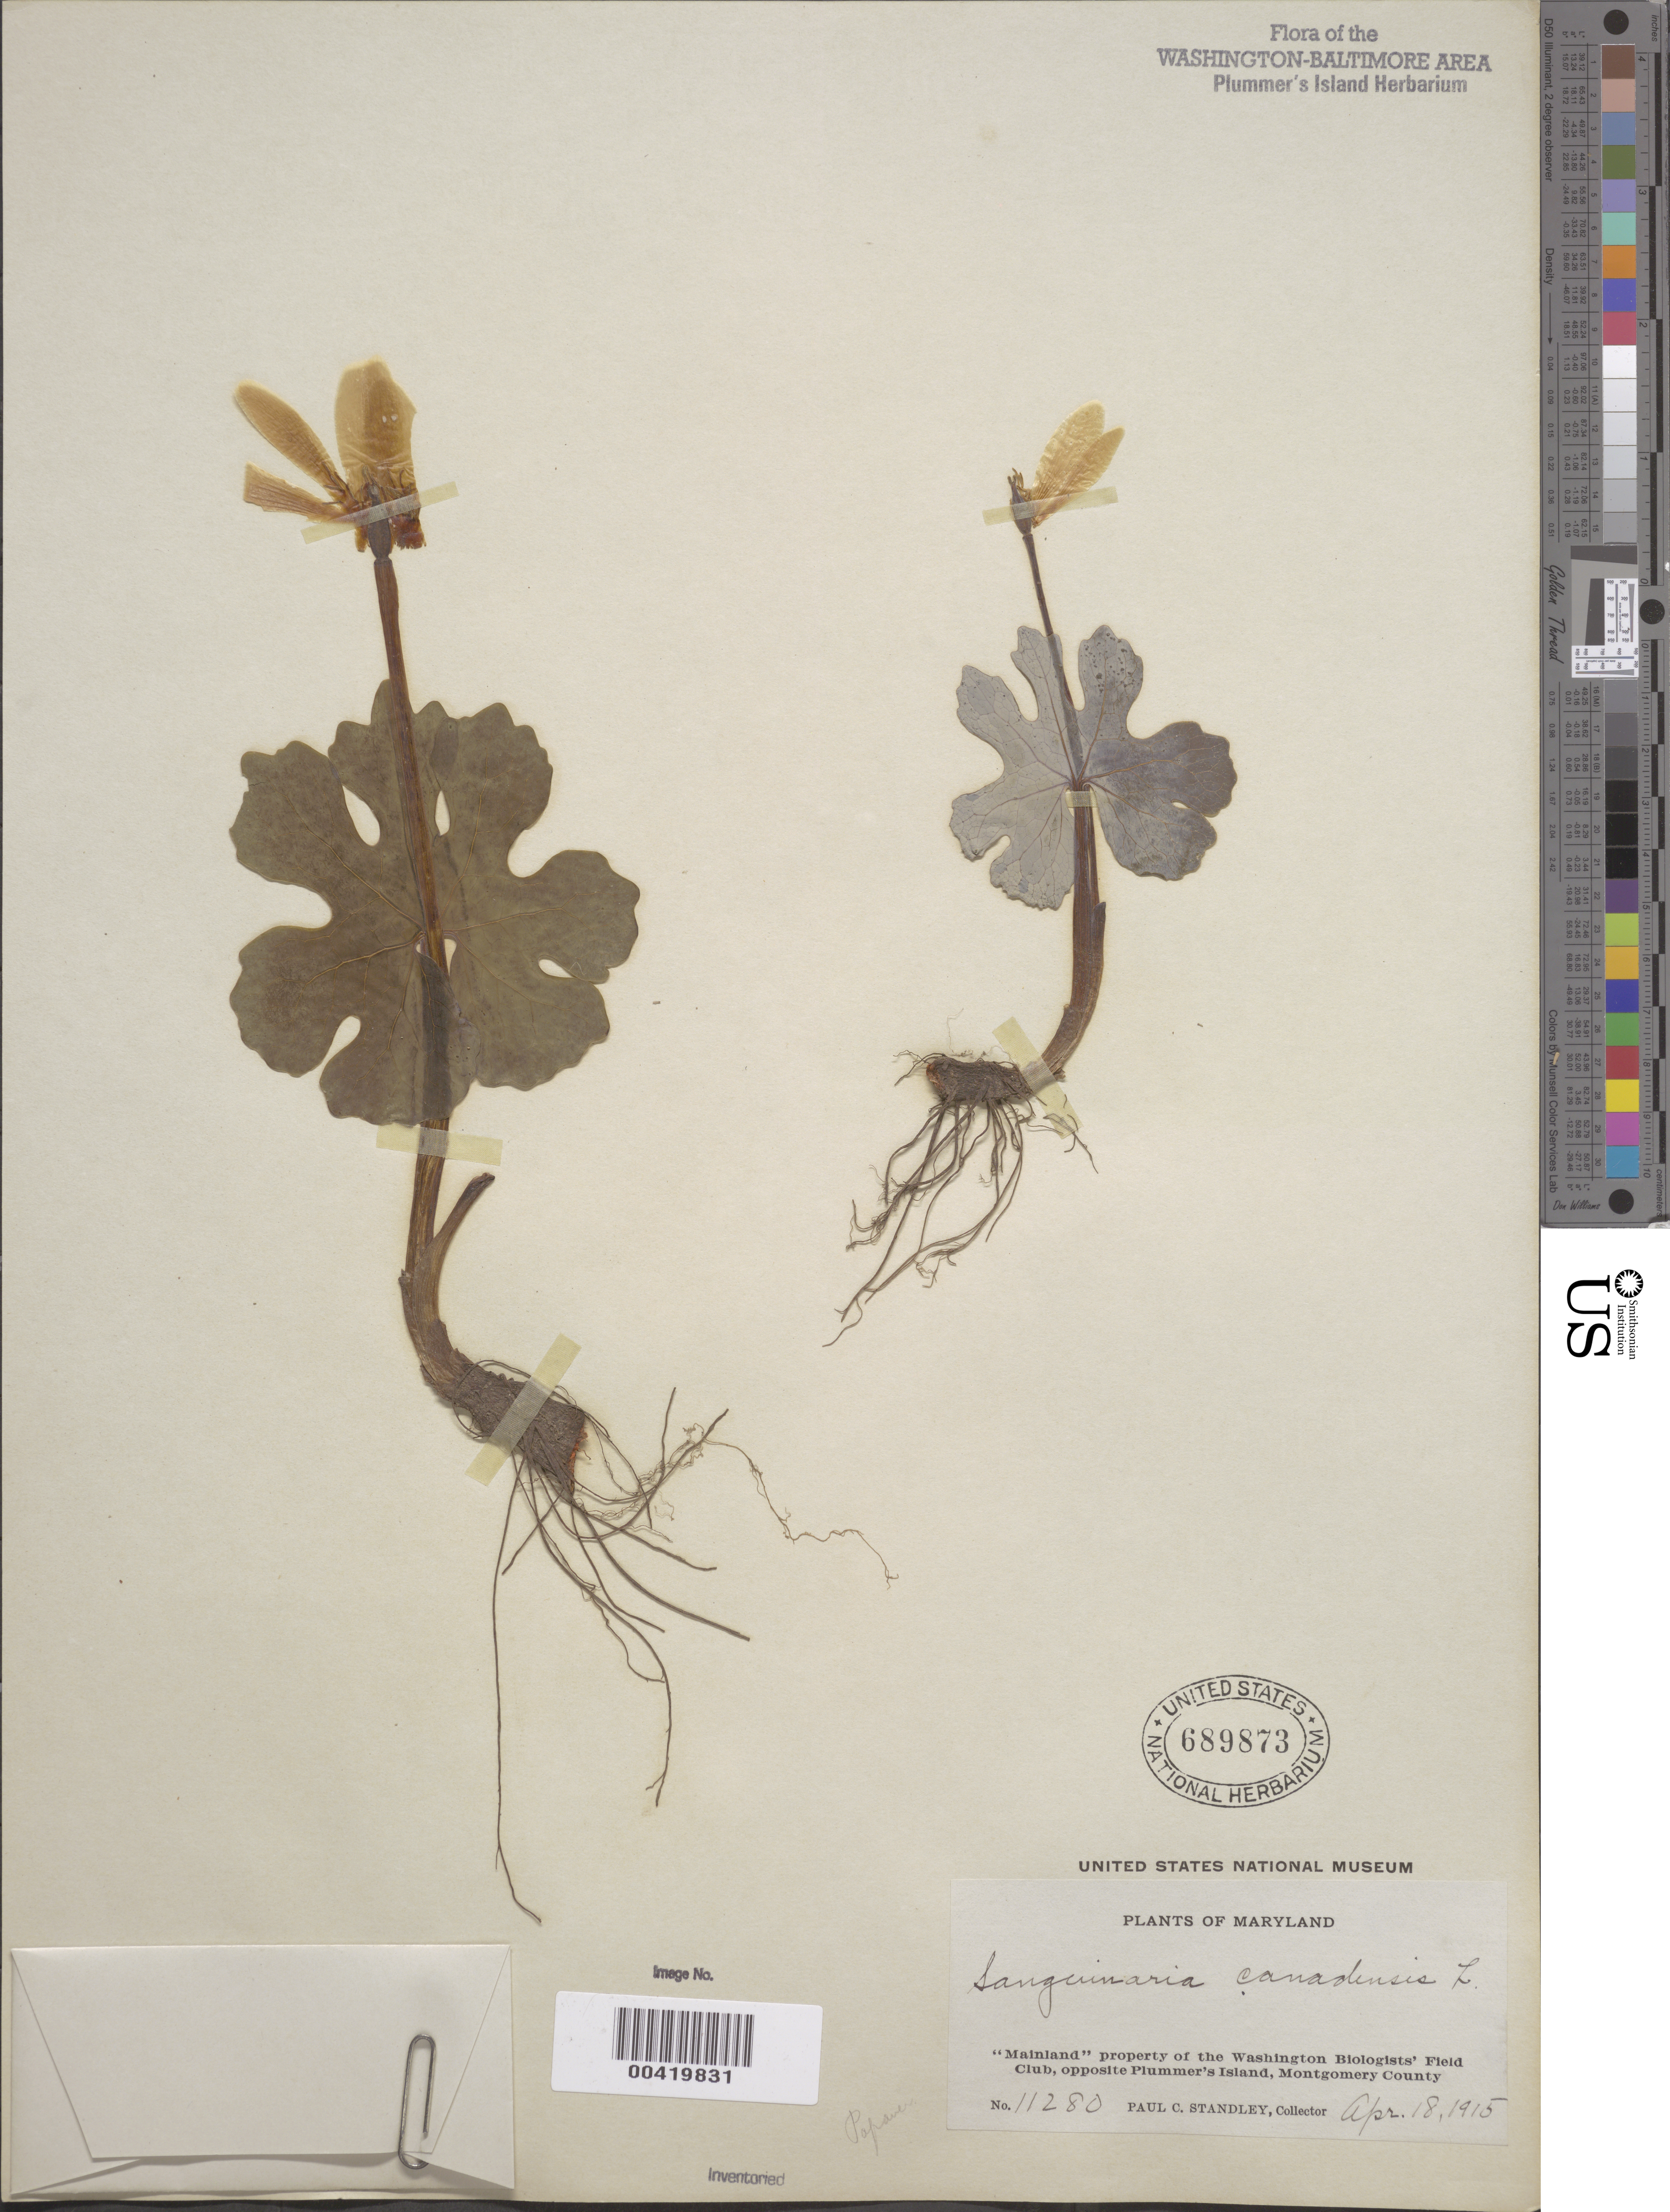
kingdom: Plantae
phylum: Tracheophyta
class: Magnoliopsida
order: Ranunculales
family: Papaveraceae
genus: Sanguinaria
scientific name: Sanguinaria canadensis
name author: L.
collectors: P. C. Standley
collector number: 11280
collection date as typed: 18 Apr 1915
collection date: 1915-04-18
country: United States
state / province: Maryland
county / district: Montgomery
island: Plummers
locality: Plummer's Island C. & O. Canal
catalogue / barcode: US 689873